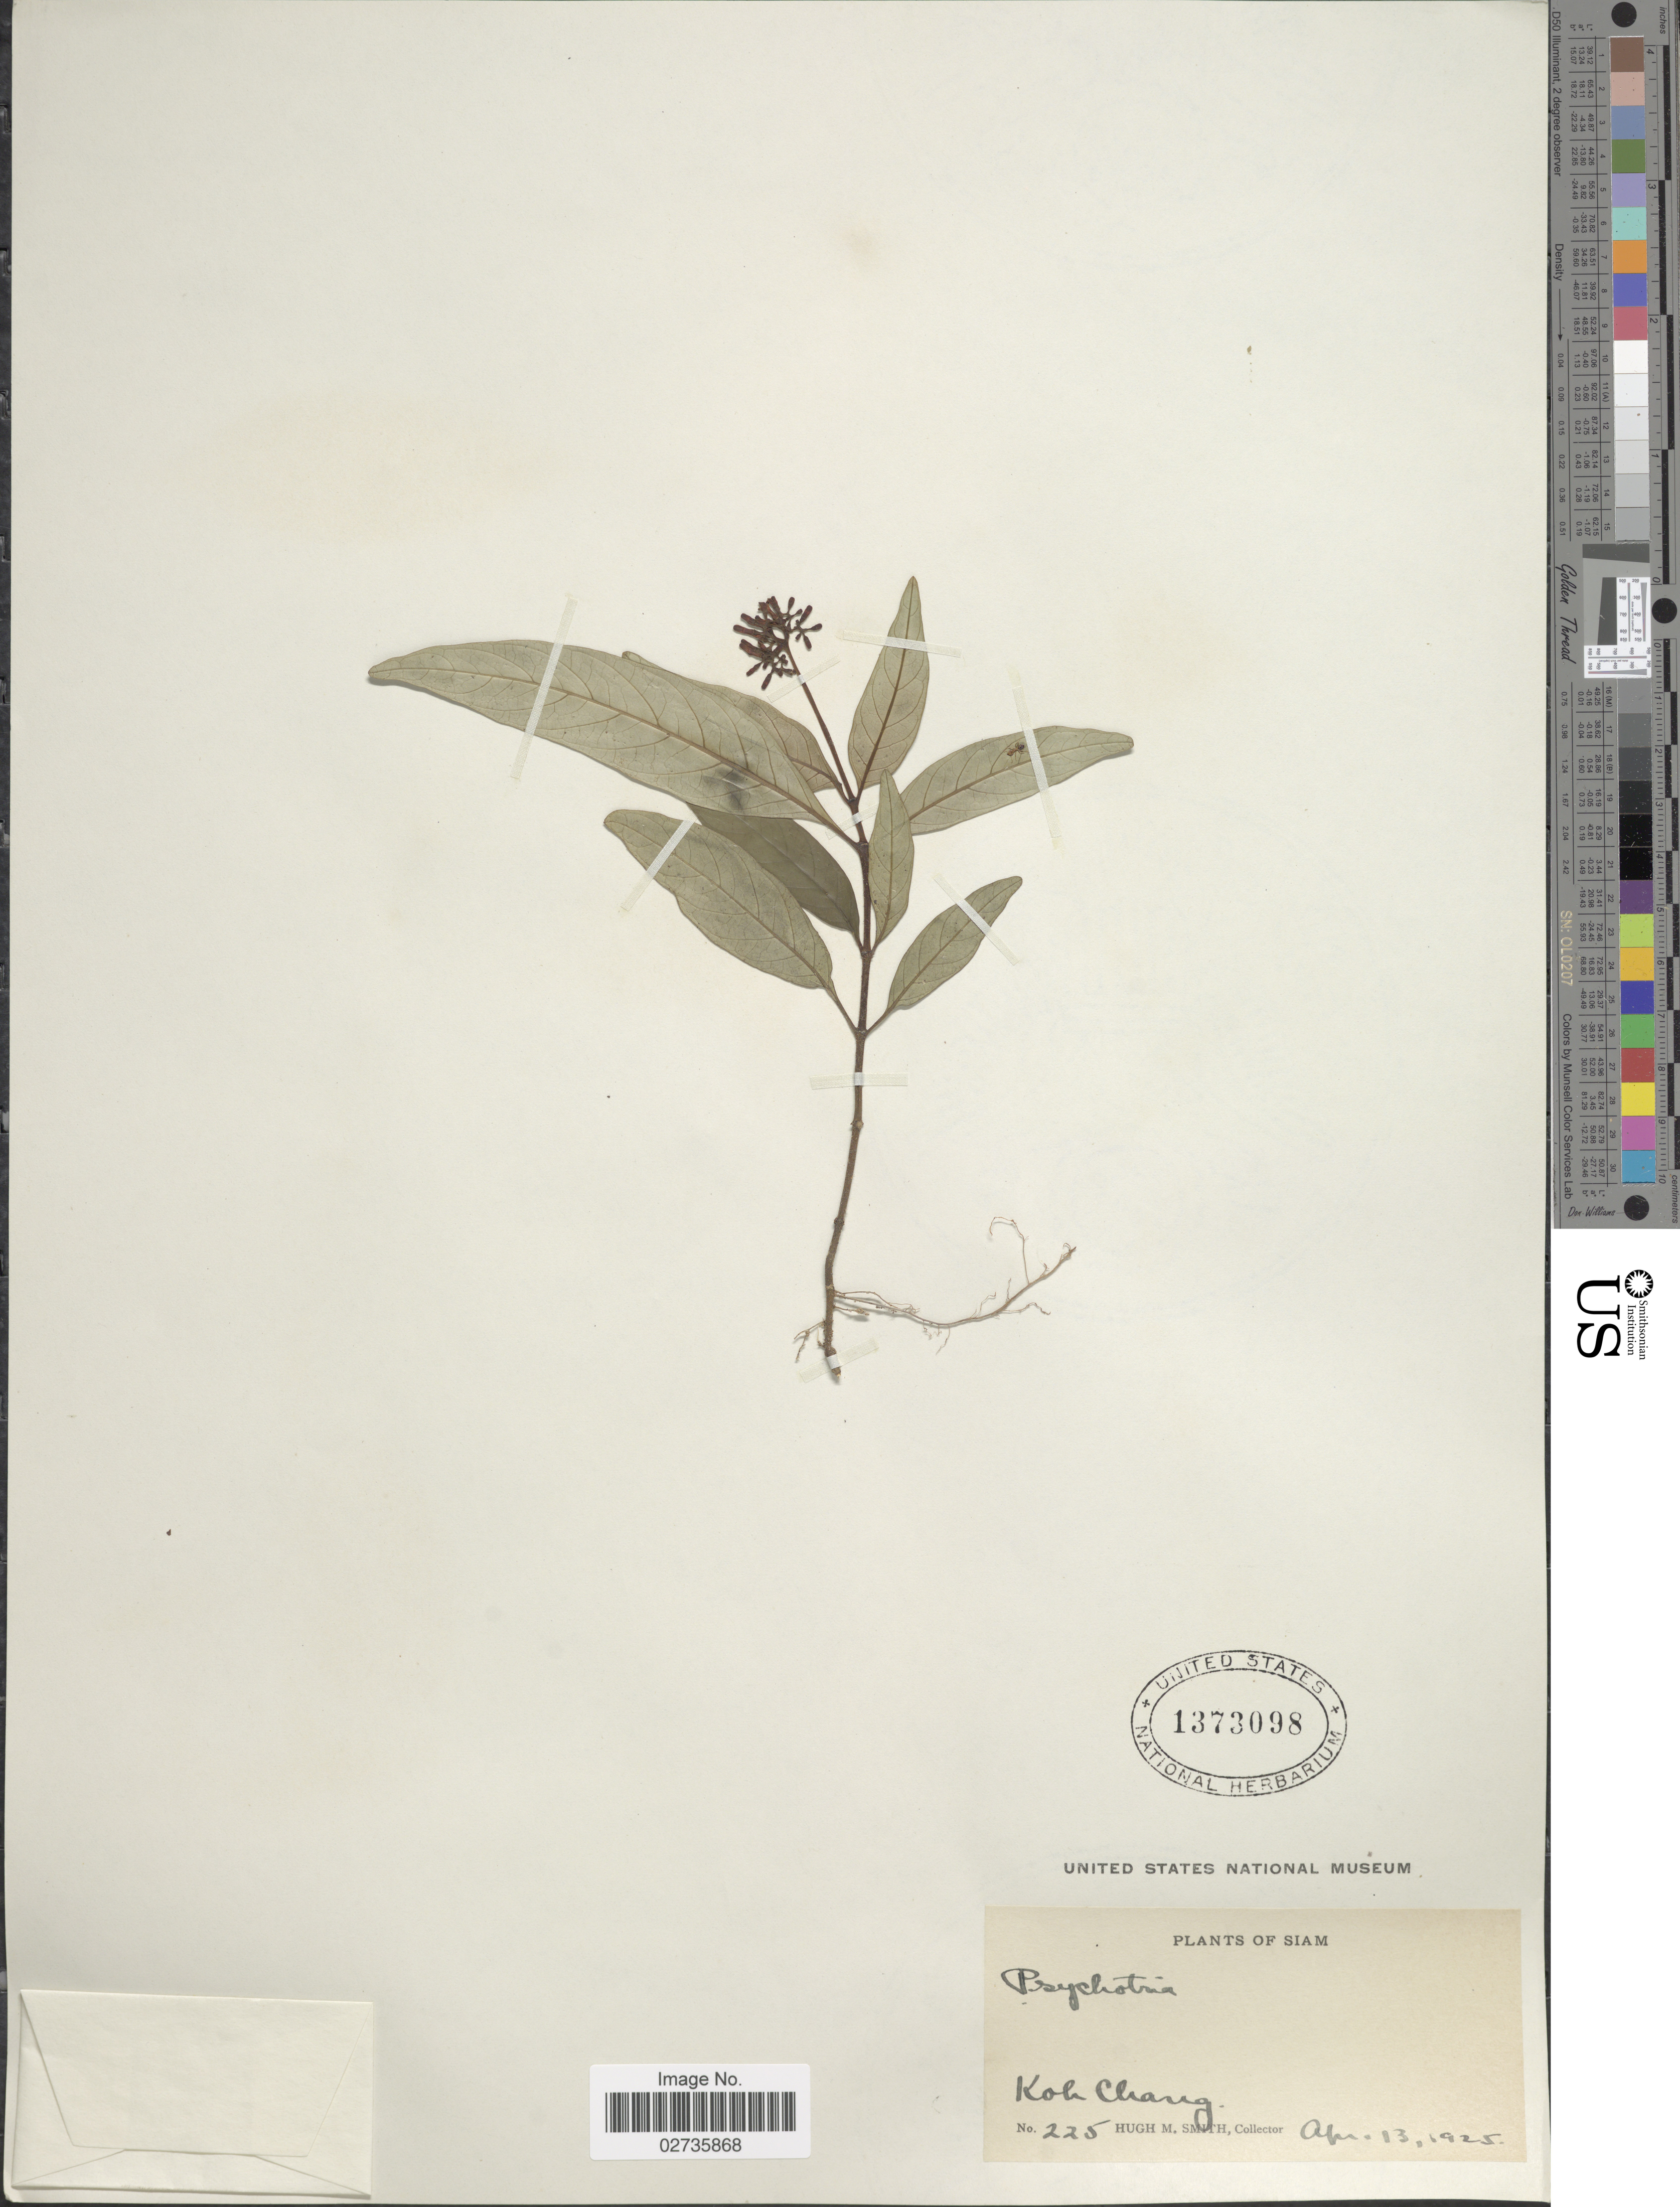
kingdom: Plantae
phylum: Tracheophyta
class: Magnoliopsida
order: Gentianales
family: Rubiaceae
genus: Psychotria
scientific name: Psychotria sp.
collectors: H. M. Smith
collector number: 225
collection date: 1925-04-13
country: Thailand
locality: Siam, Koh Chang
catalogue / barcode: US 1373098